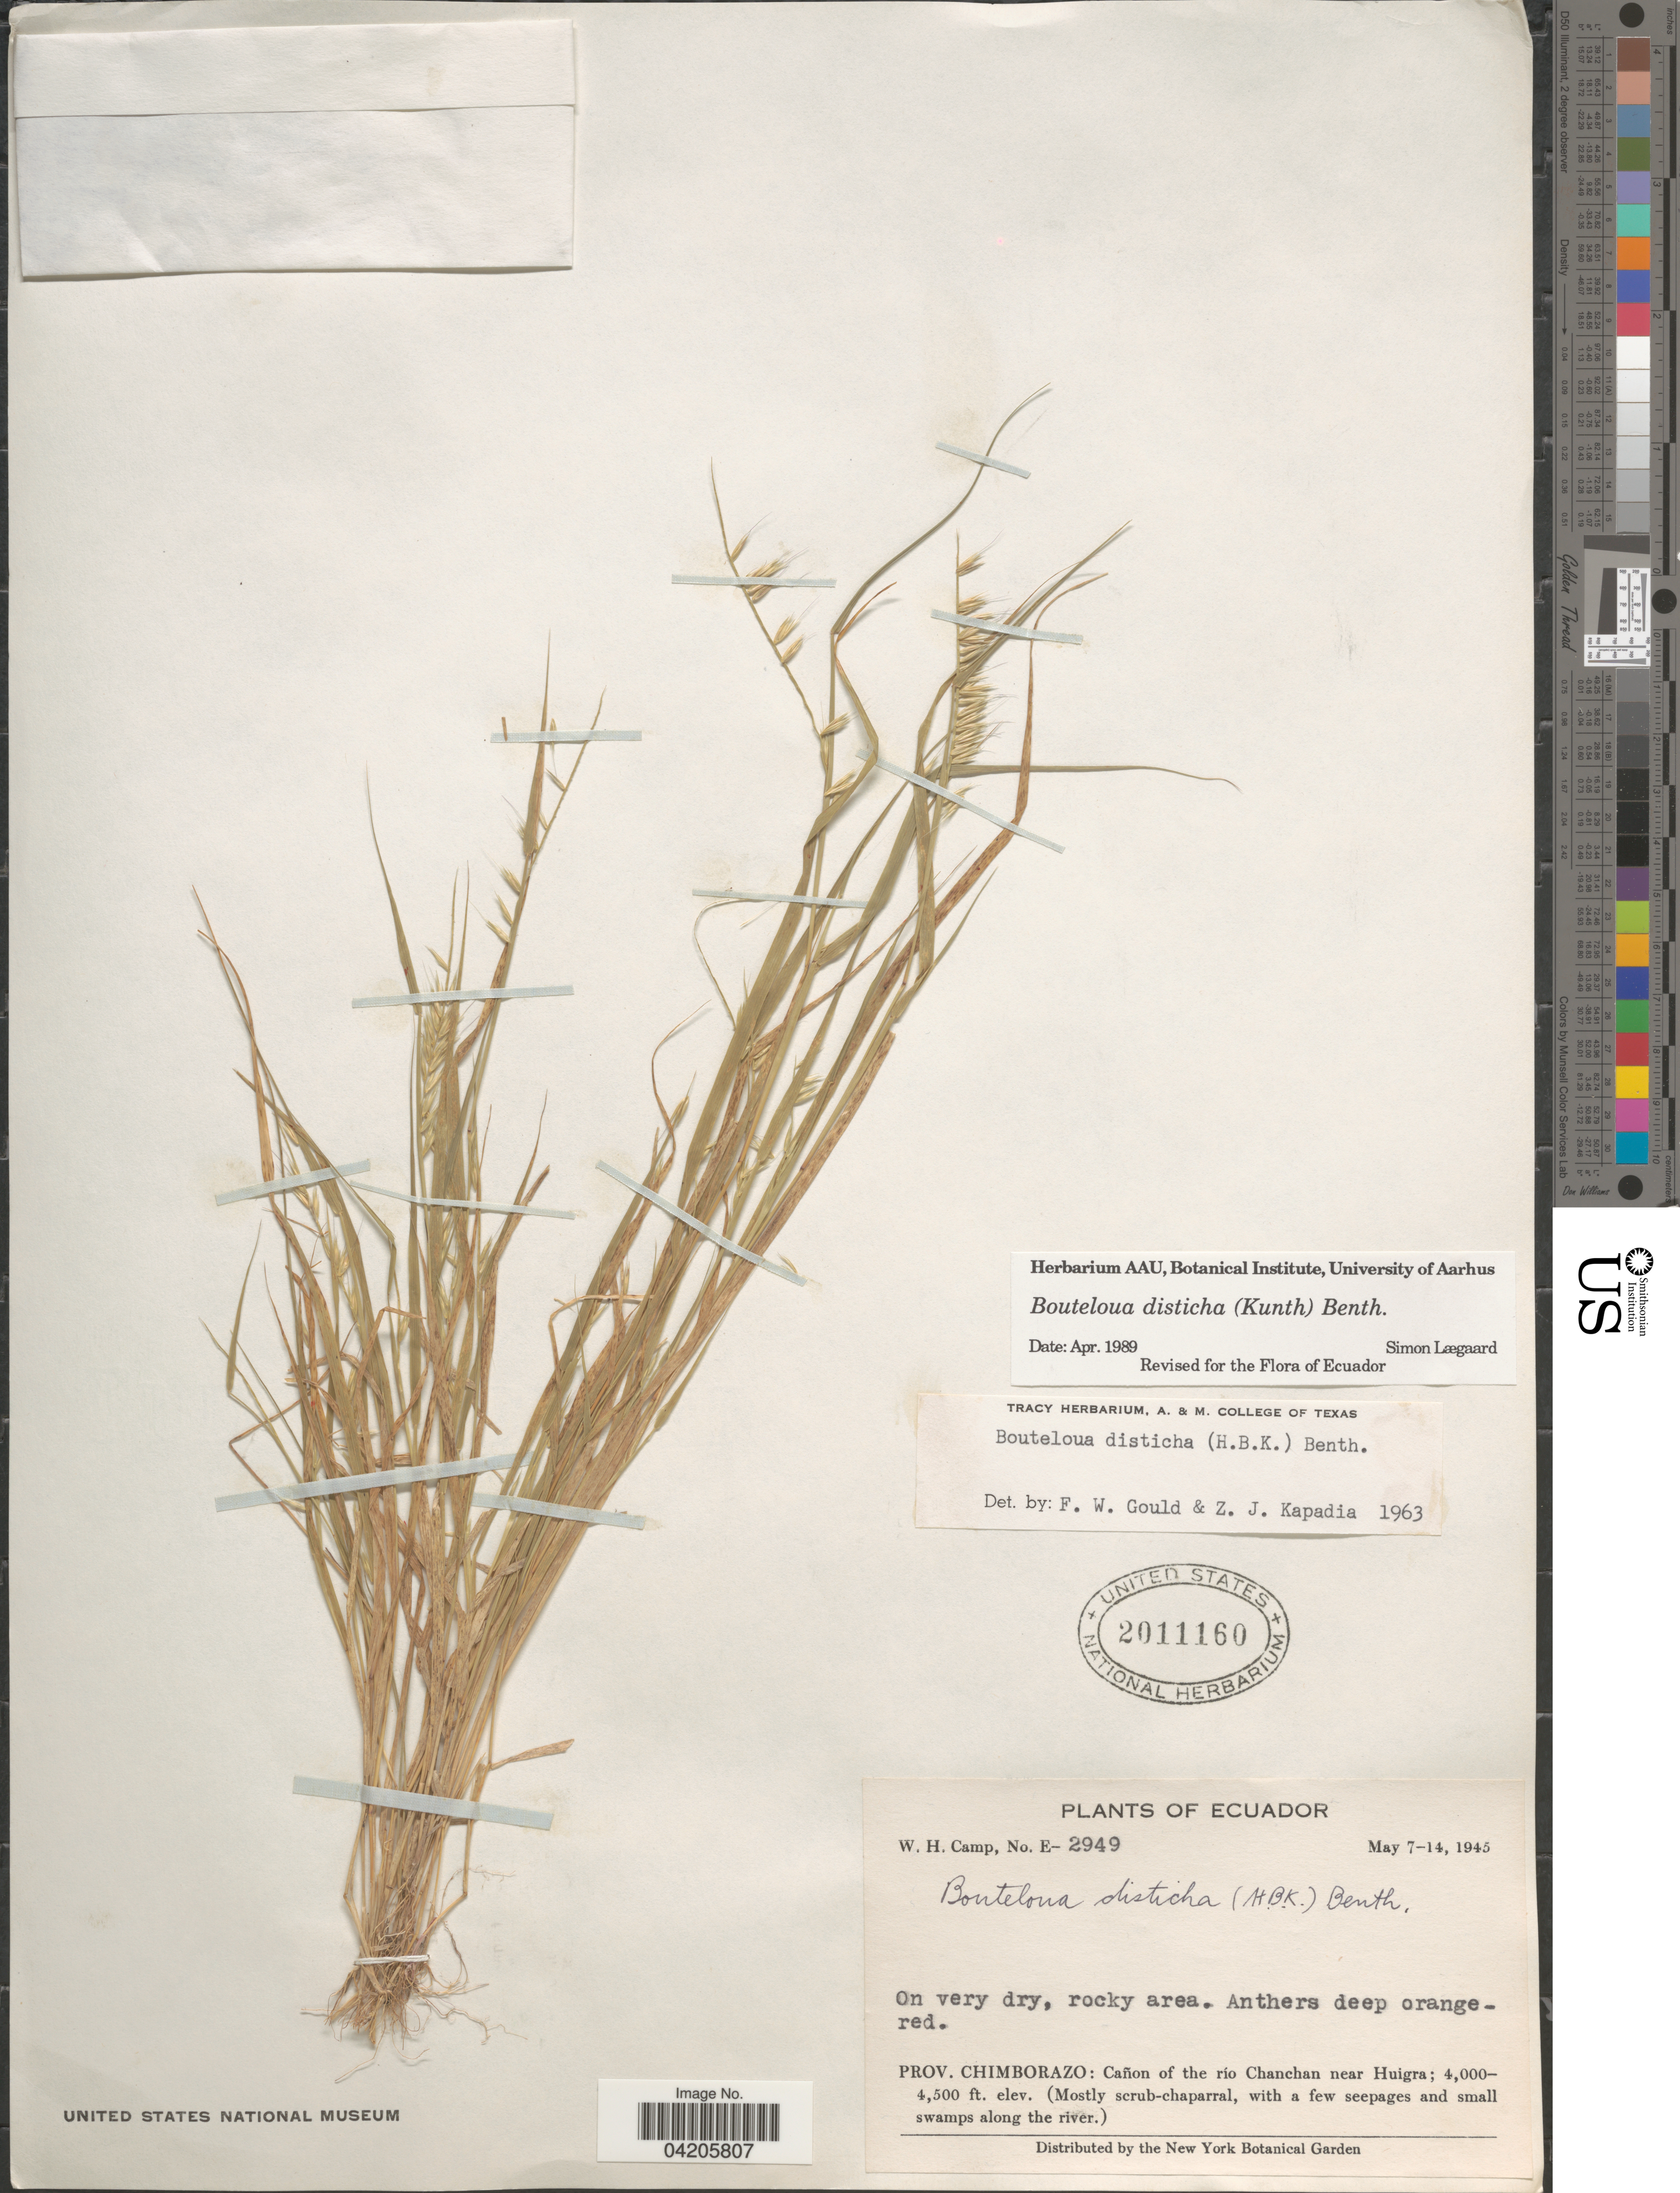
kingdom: Plantae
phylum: Tracheophyta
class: Liliopsida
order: Poales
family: Poaceae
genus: Bouteloua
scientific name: Bouteloua disticha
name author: (Kunth) Benth.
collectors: W. H. Camp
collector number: E-2949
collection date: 1945-05-07/1945-05-14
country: Ecuador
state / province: Chimborazo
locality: Cañon of the río Chanchan near Huigra.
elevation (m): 1219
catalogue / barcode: US 2011160